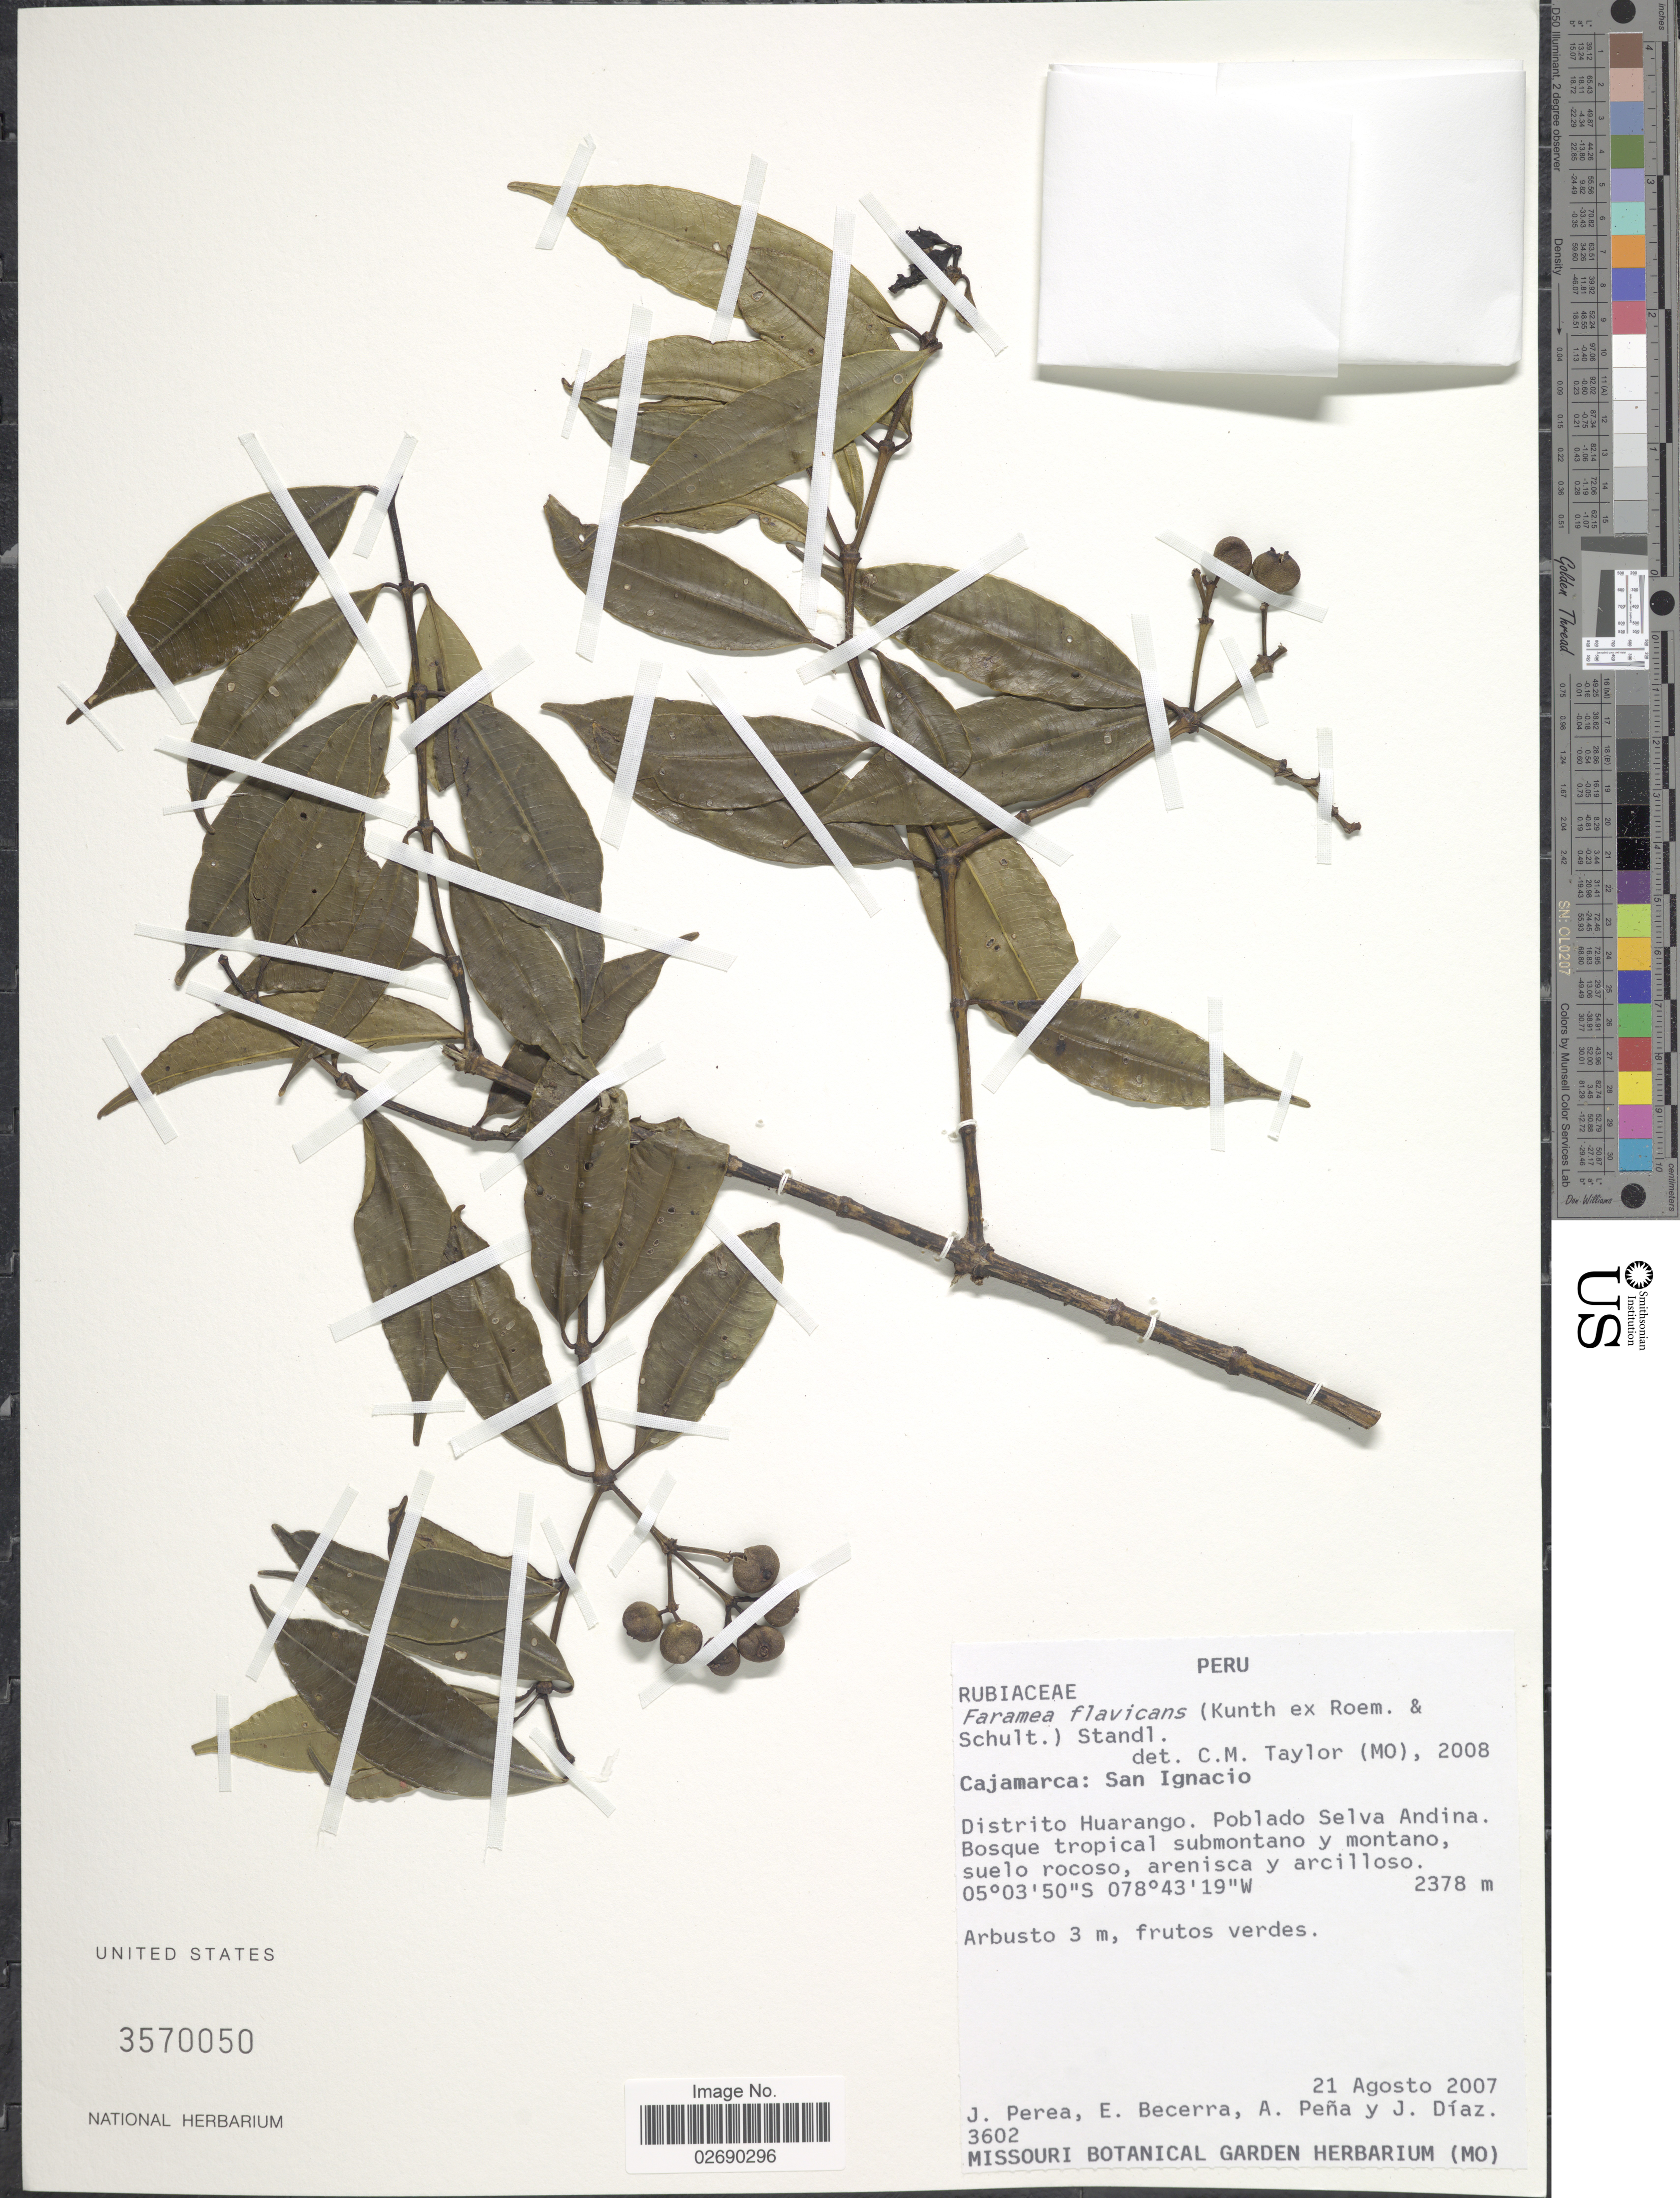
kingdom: Plantae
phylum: Tracheophyta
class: Magnoliopsida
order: Gentianales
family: Rubiaceae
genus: Faramea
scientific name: Faramea flavicans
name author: (Roem. & Schult.) Standl.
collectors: J. Perea, A. Becerra, A. Peña & J. Diaz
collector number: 3602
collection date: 2007-08-21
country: Peru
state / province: Cajamarca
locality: San Ignacio, Distrito Huarango. Poblado Selva Andina. Bosque tropical submontano u montano, sulo rocoso, arenisca y arcilloso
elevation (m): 2378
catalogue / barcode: US 3570050